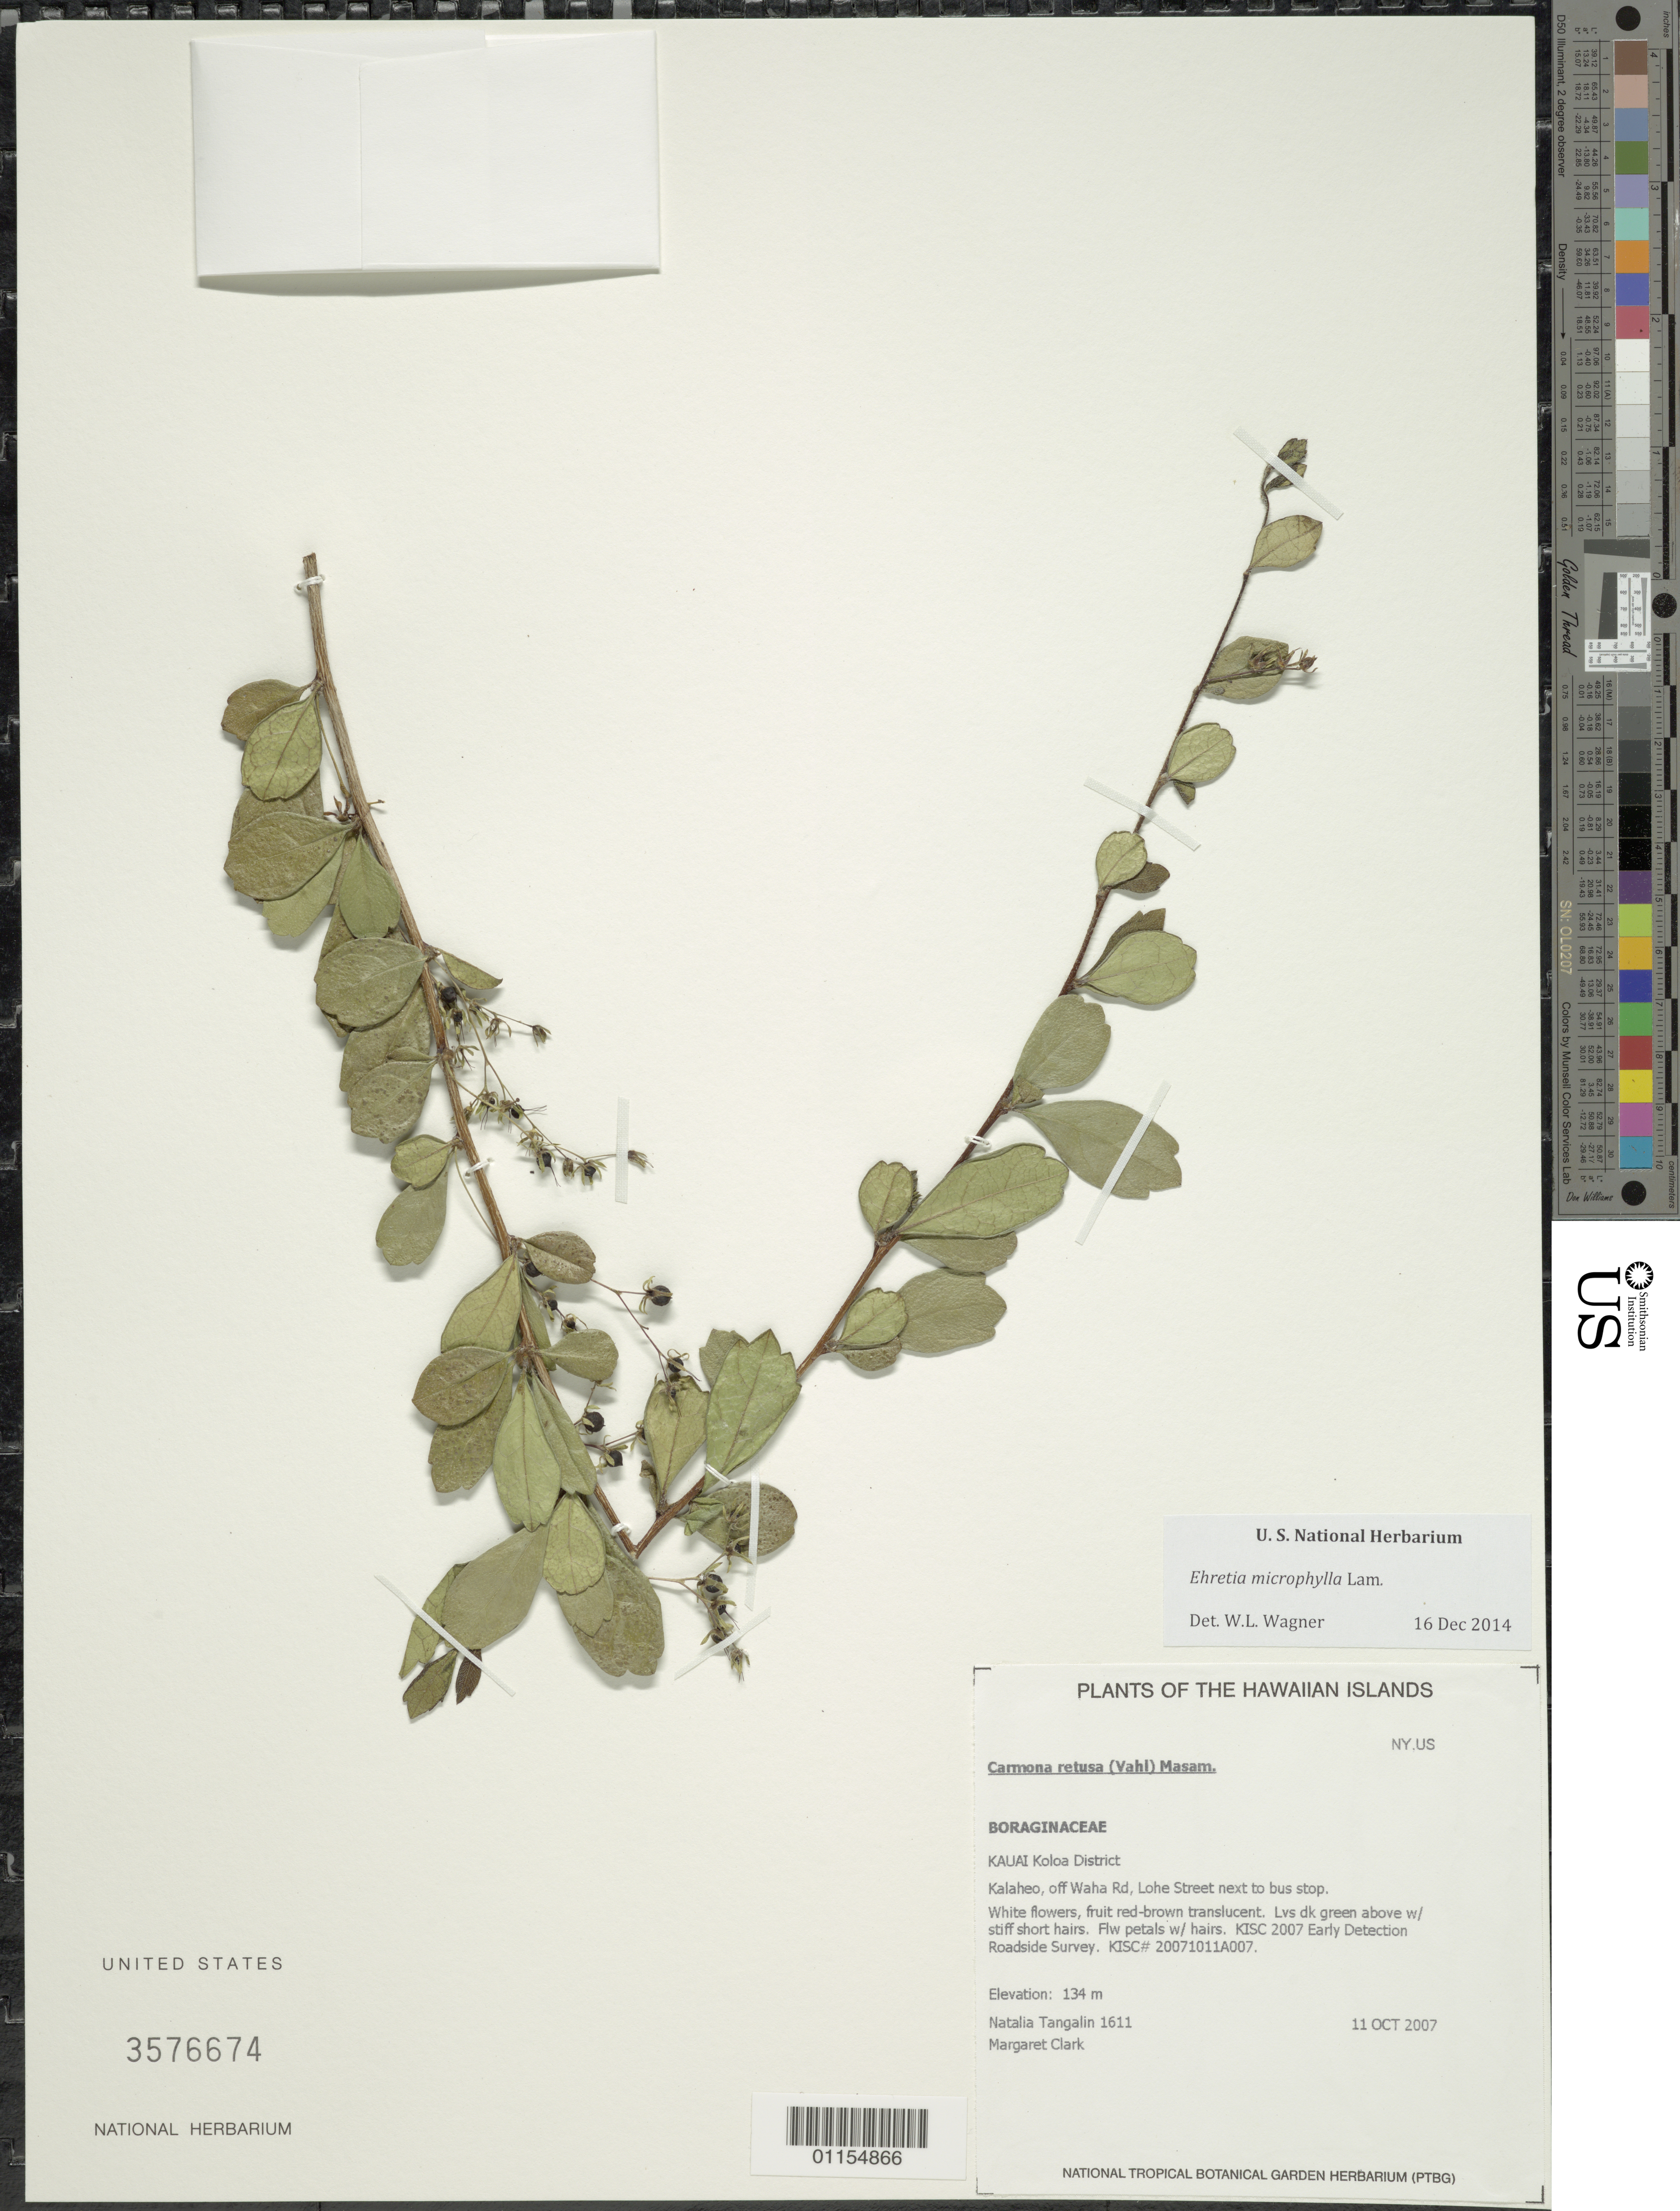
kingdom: Plantae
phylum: Tracheophyta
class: Magnoliopsida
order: Boraginales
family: Ehretiaceae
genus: Ehretia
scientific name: Ehretia microphylla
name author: Lam.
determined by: Wagner, W. L., (BOT), Smithsonian Institution - National Museum of Natural History (UNITED STATES)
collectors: N. Tangalin & M. Clark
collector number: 1611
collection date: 2007-10-11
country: United States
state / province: Hawaii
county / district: Kaui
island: Kaua'i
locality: Koloa District, Kalaheo, off Waha Road, Lohe Street next to bus stop.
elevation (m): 134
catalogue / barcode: US 3576674